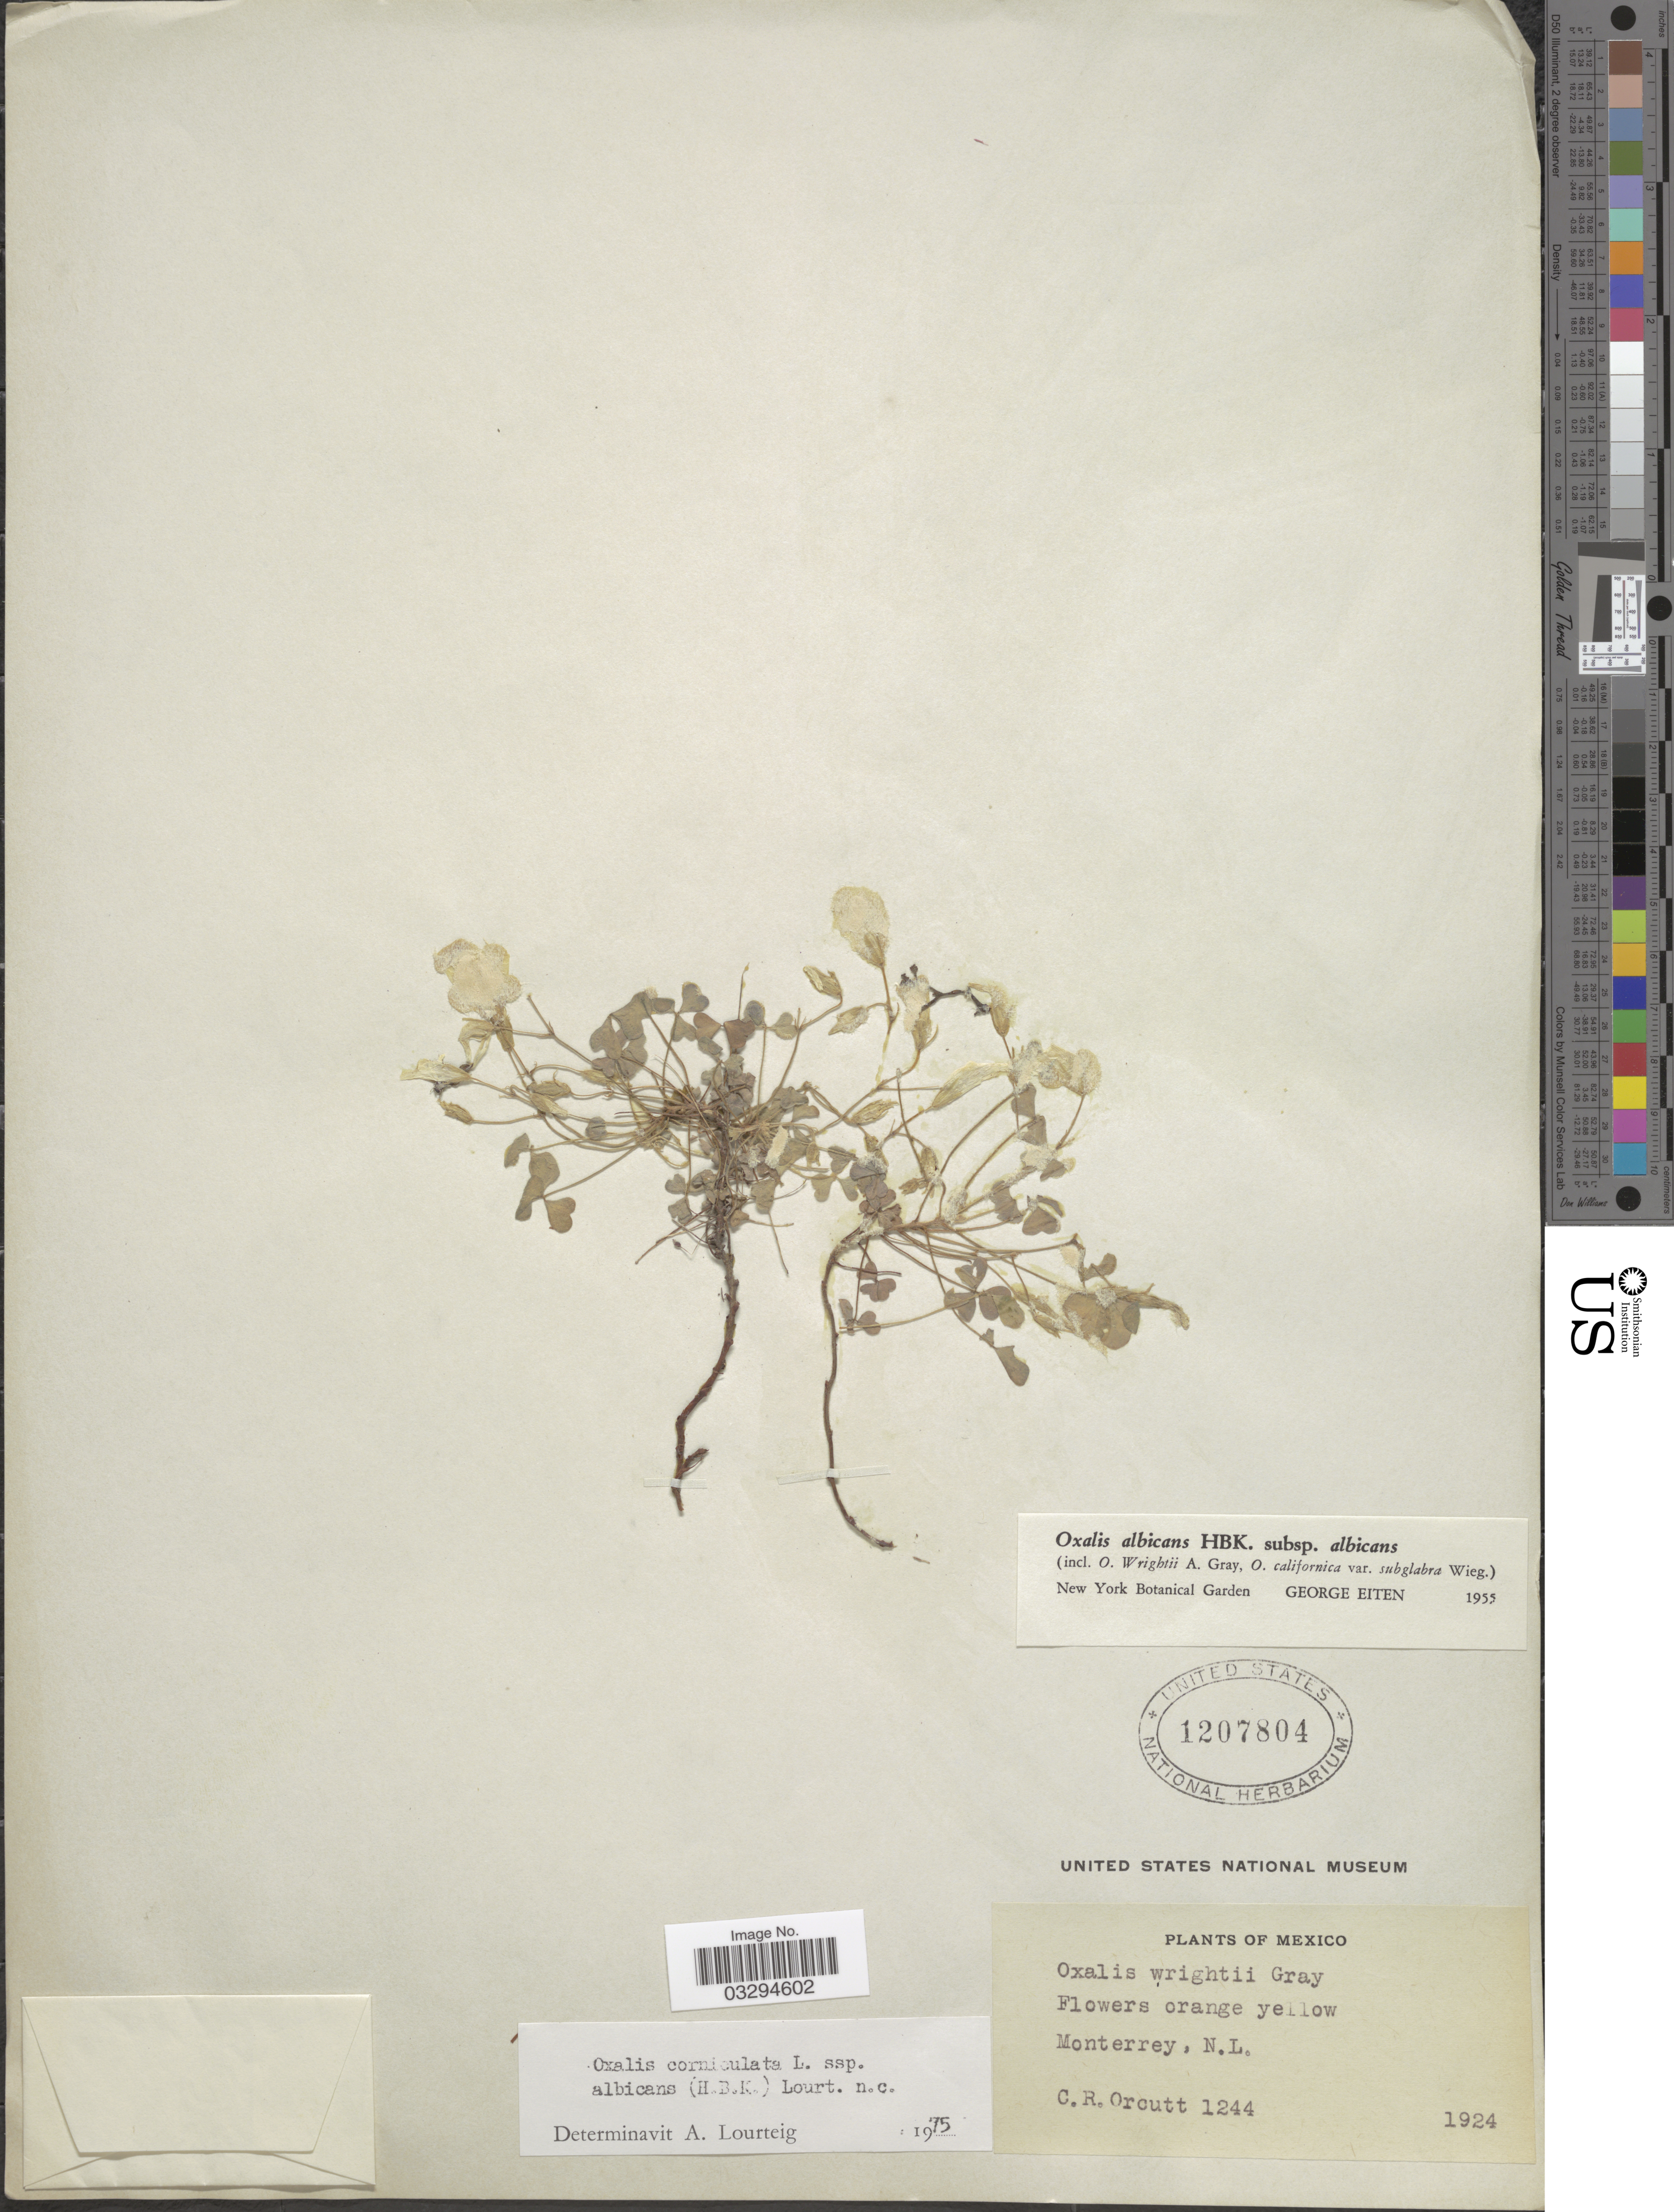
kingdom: Plantae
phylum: Tracheophyta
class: Magnoliopsida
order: Oxalidales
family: Oxalidaceae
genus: Oxalis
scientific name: Oxalis corniculata subsp. albicans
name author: (Kunth) Lourteig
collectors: C. R. Orcutt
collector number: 1244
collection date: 1924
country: Mexico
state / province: Nuevo León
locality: Monterrey.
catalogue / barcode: US 1207804